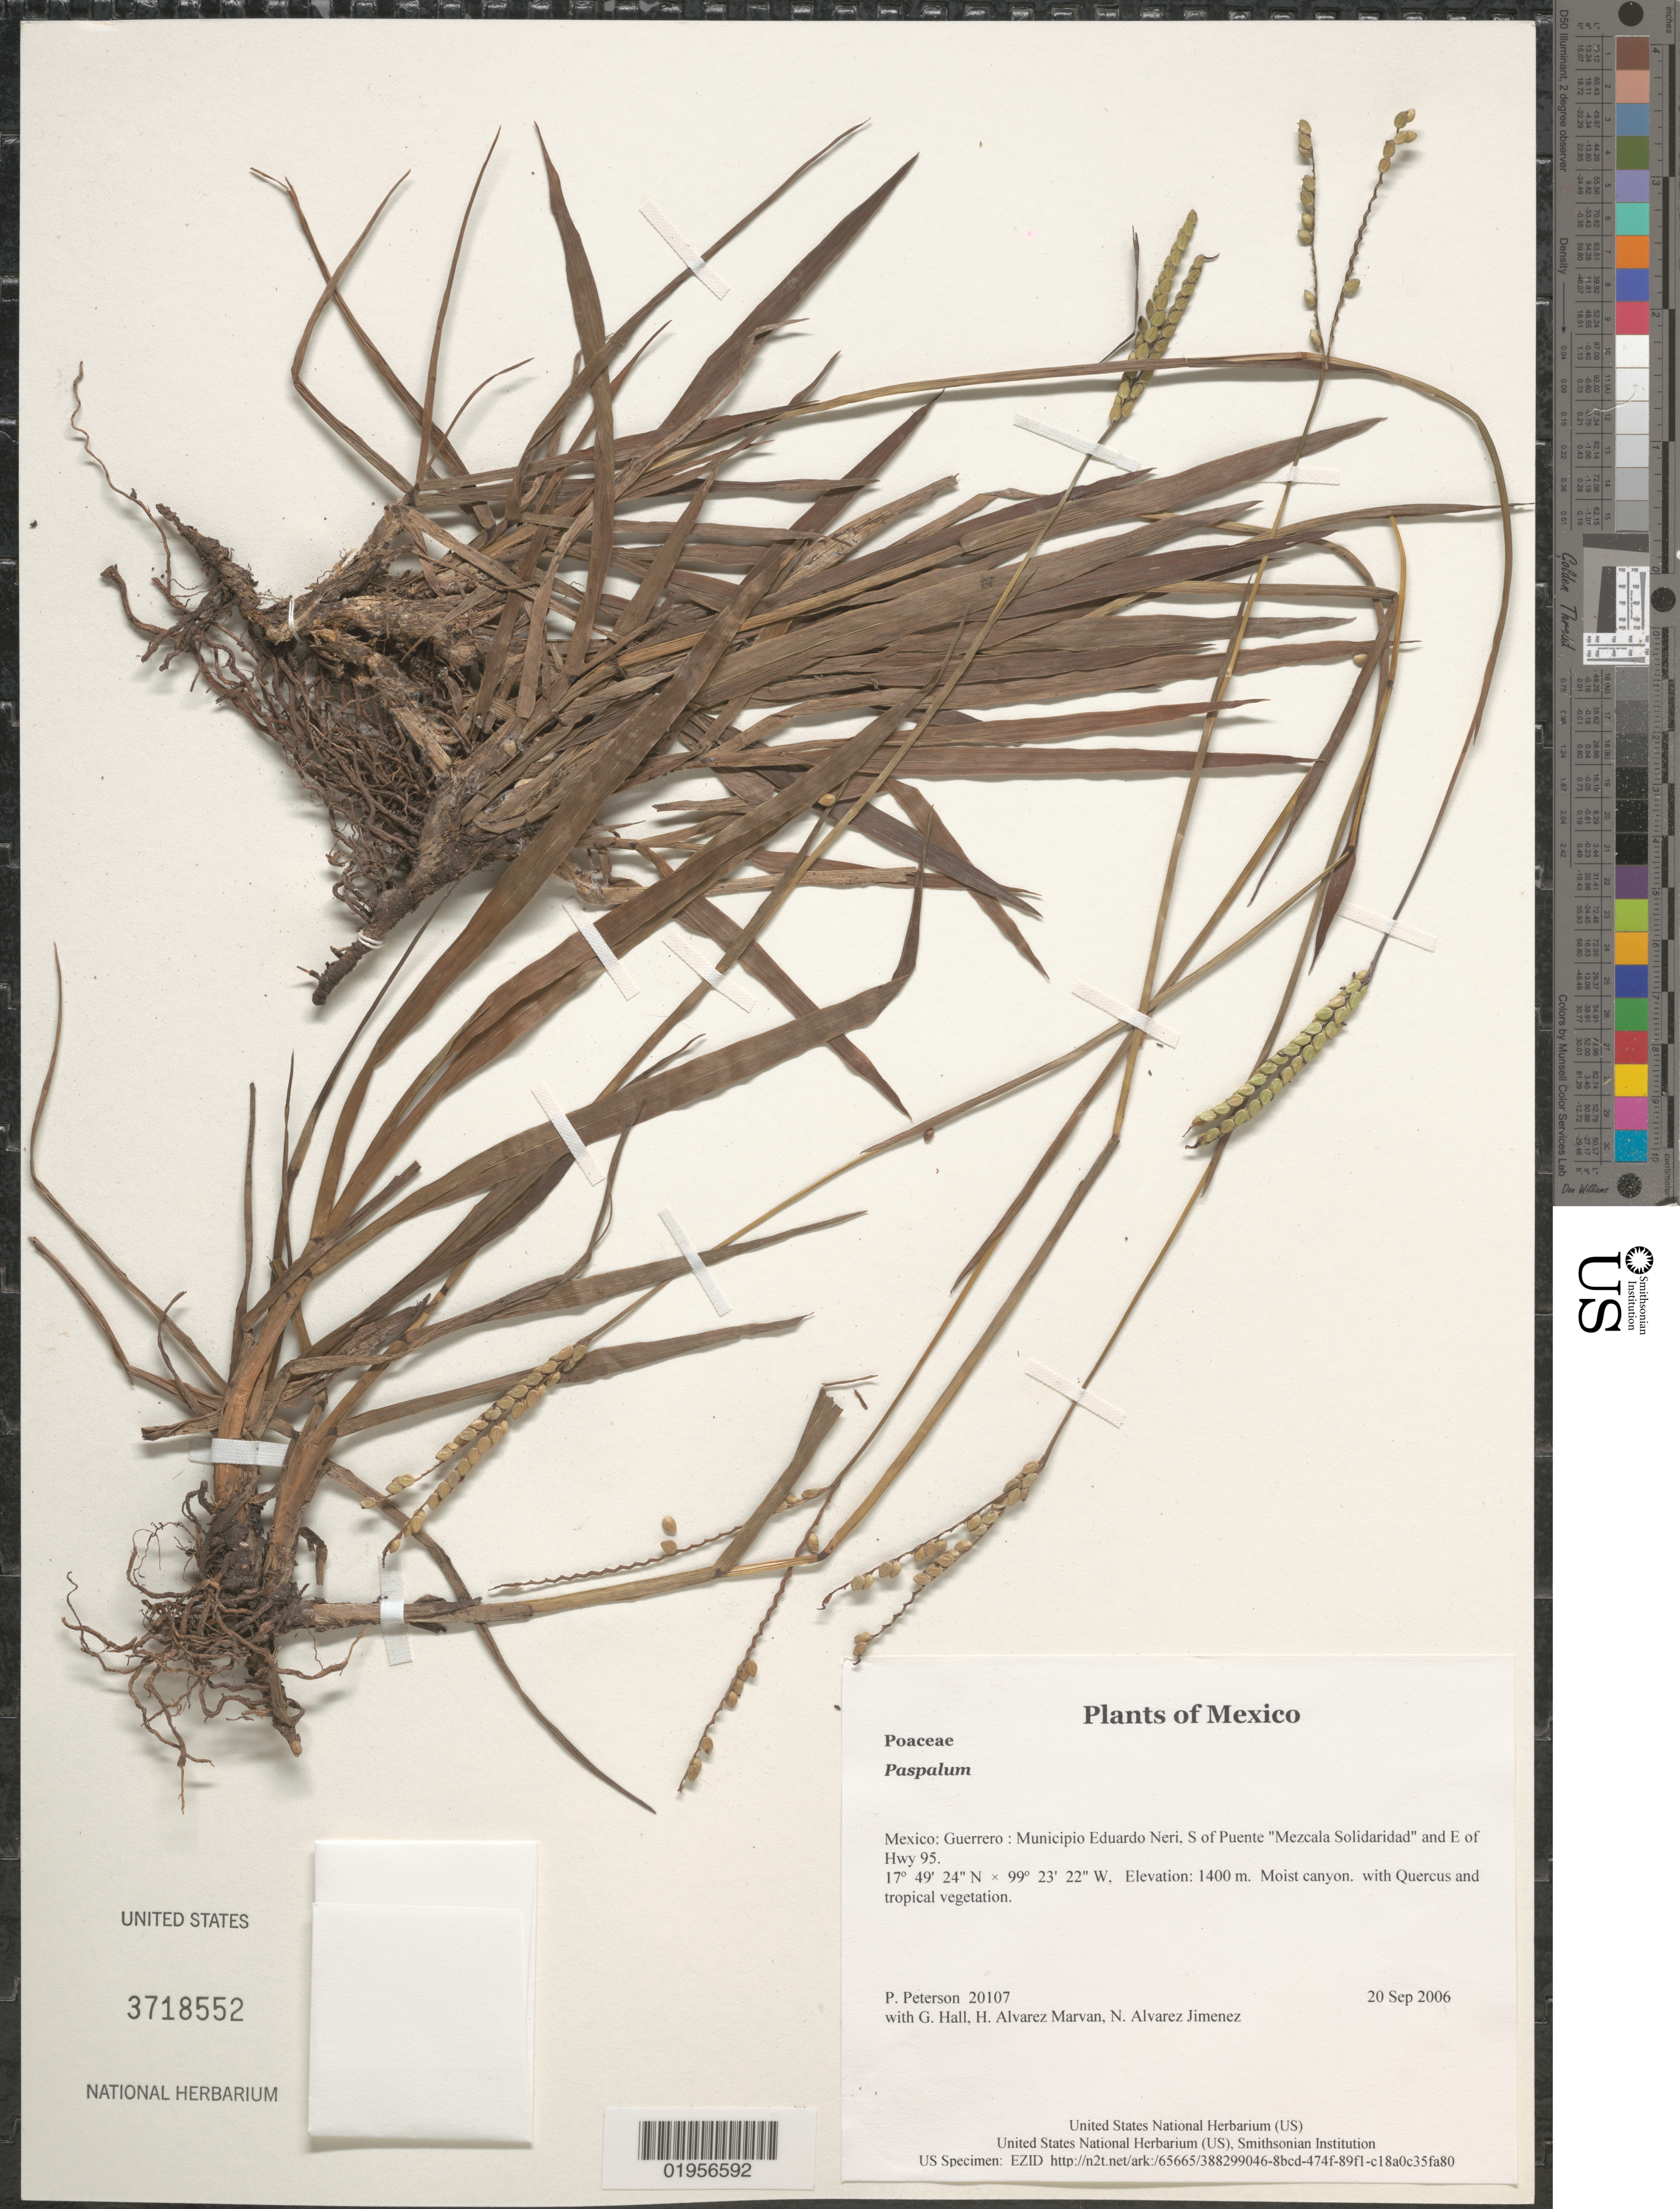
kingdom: Plantae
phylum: Tracheophyta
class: Liliopsida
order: Poales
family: Poaceae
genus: Paspalum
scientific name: Paspalum sp.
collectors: P. M. Peterson, G. Hall, H. Alvarez Marvan & N. Alvarez Jimenez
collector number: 20107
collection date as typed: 20 Sep 2006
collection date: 2006-09-20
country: Mexico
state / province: Guerrero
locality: Municipio Eduardo Neri, S of Puente "Mezcala Solidaridad" and E of Hwy 95.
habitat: Moist canyon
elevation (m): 1400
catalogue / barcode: US 3718552